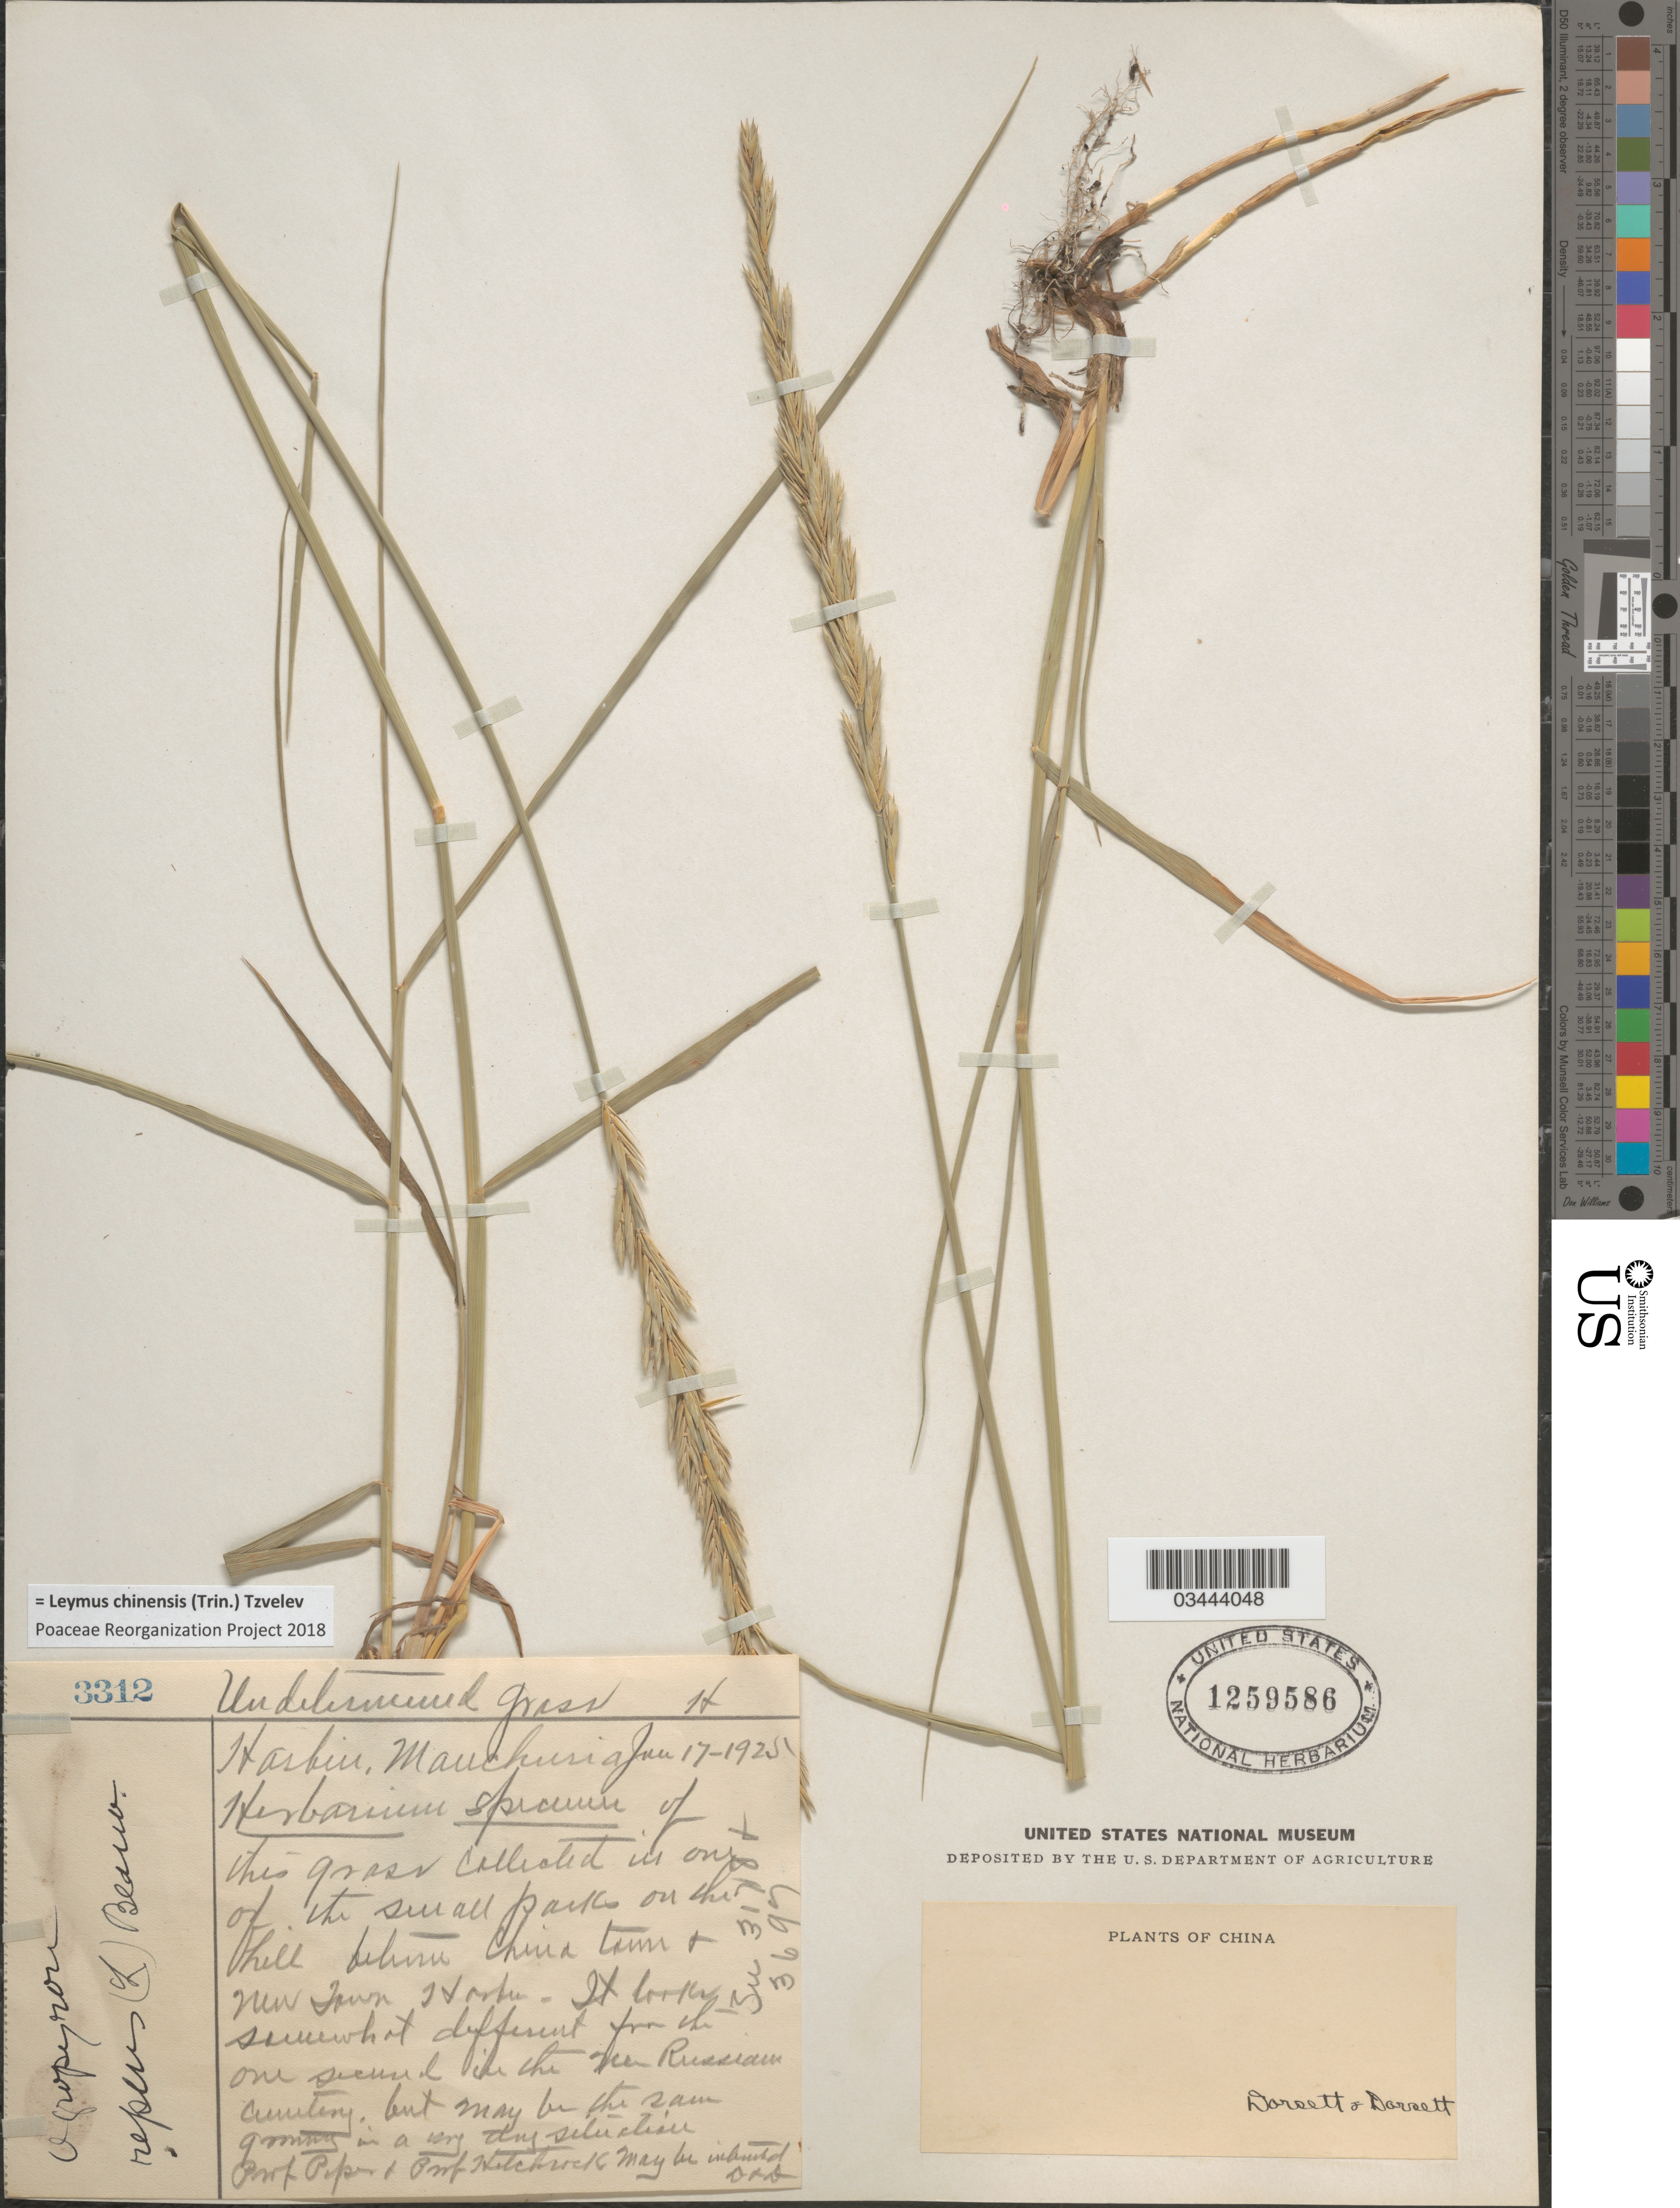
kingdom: Plantae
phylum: Tracheophyta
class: Liliopsida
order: Poales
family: Poaceae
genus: Leymus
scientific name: Leymus chinensis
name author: (Trin.) Tzvelev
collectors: -- Dorsett & -- Dorsett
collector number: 3312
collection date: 1925-06-17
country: China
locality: Harbin, Manchuria.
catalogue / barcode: US 1259586